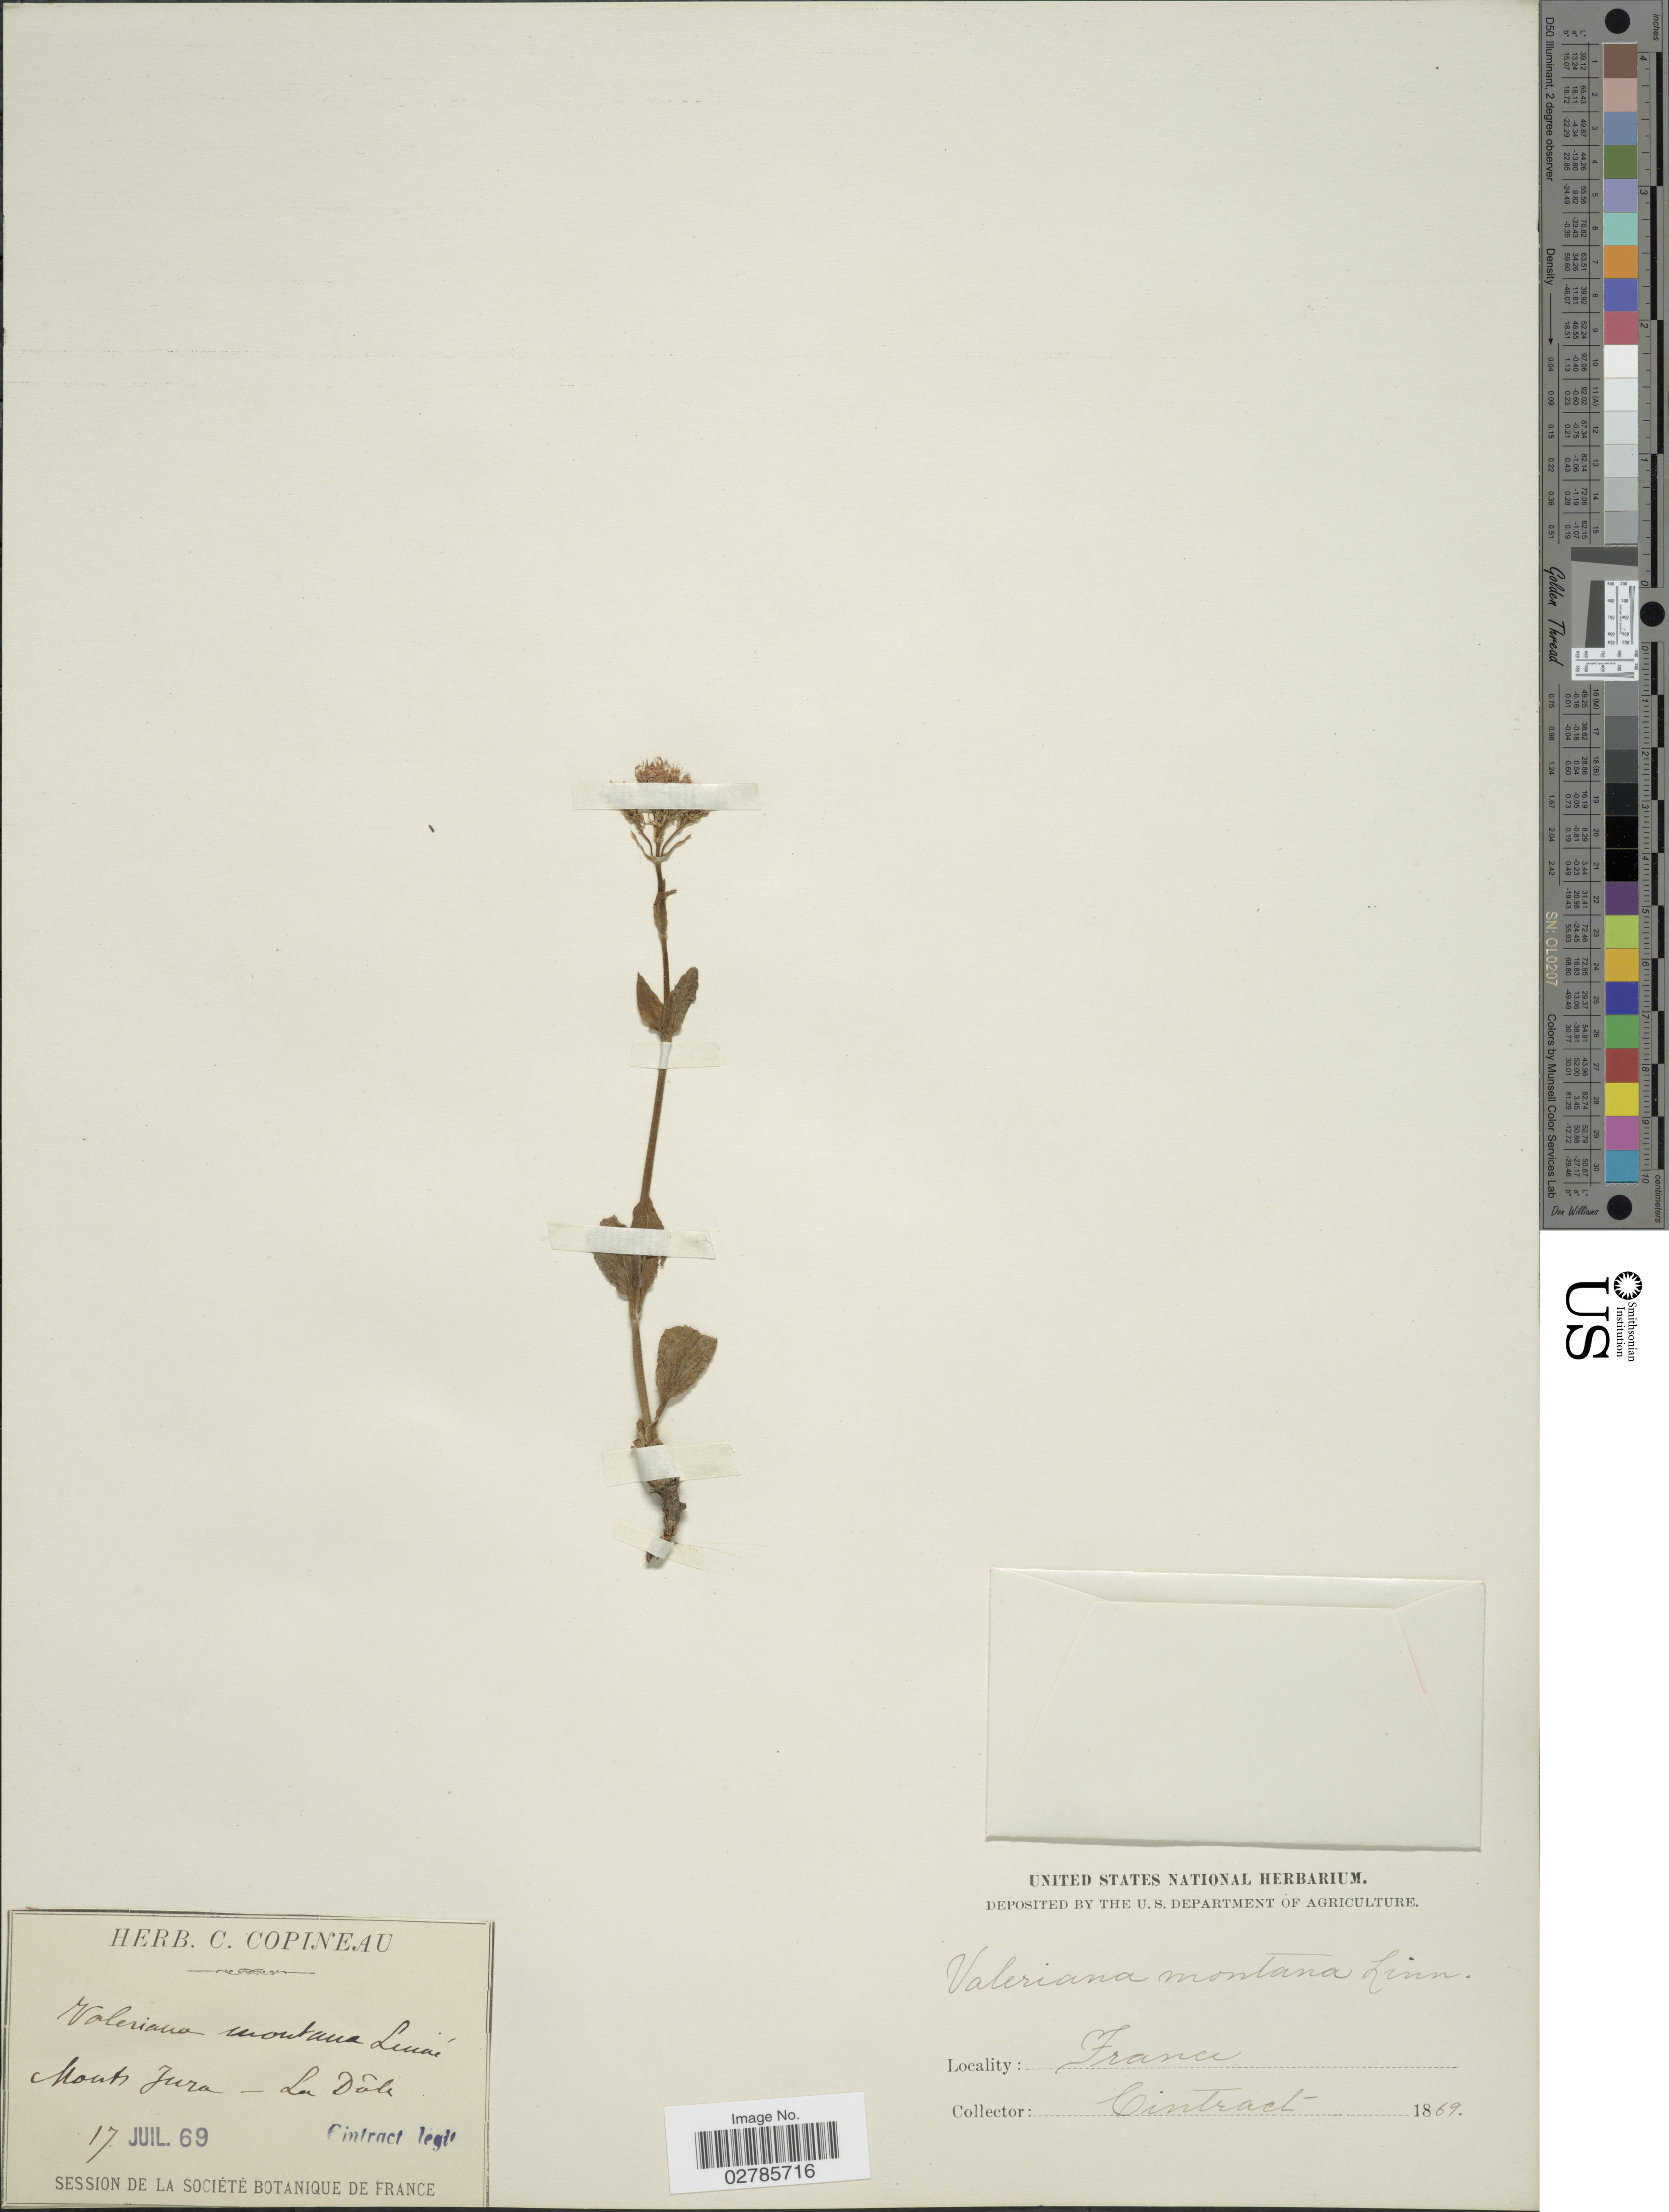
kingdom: Plantae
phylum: Tracheophyta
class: Magnoliopsida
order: Dipsacales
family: Caprifoliaceae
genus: Valeriana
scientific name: Valeriana montana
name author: L.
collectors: Cintract, --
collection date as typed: Transcribed d/m/y: 17/7/69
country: France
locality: Monts Jura - La Dôle